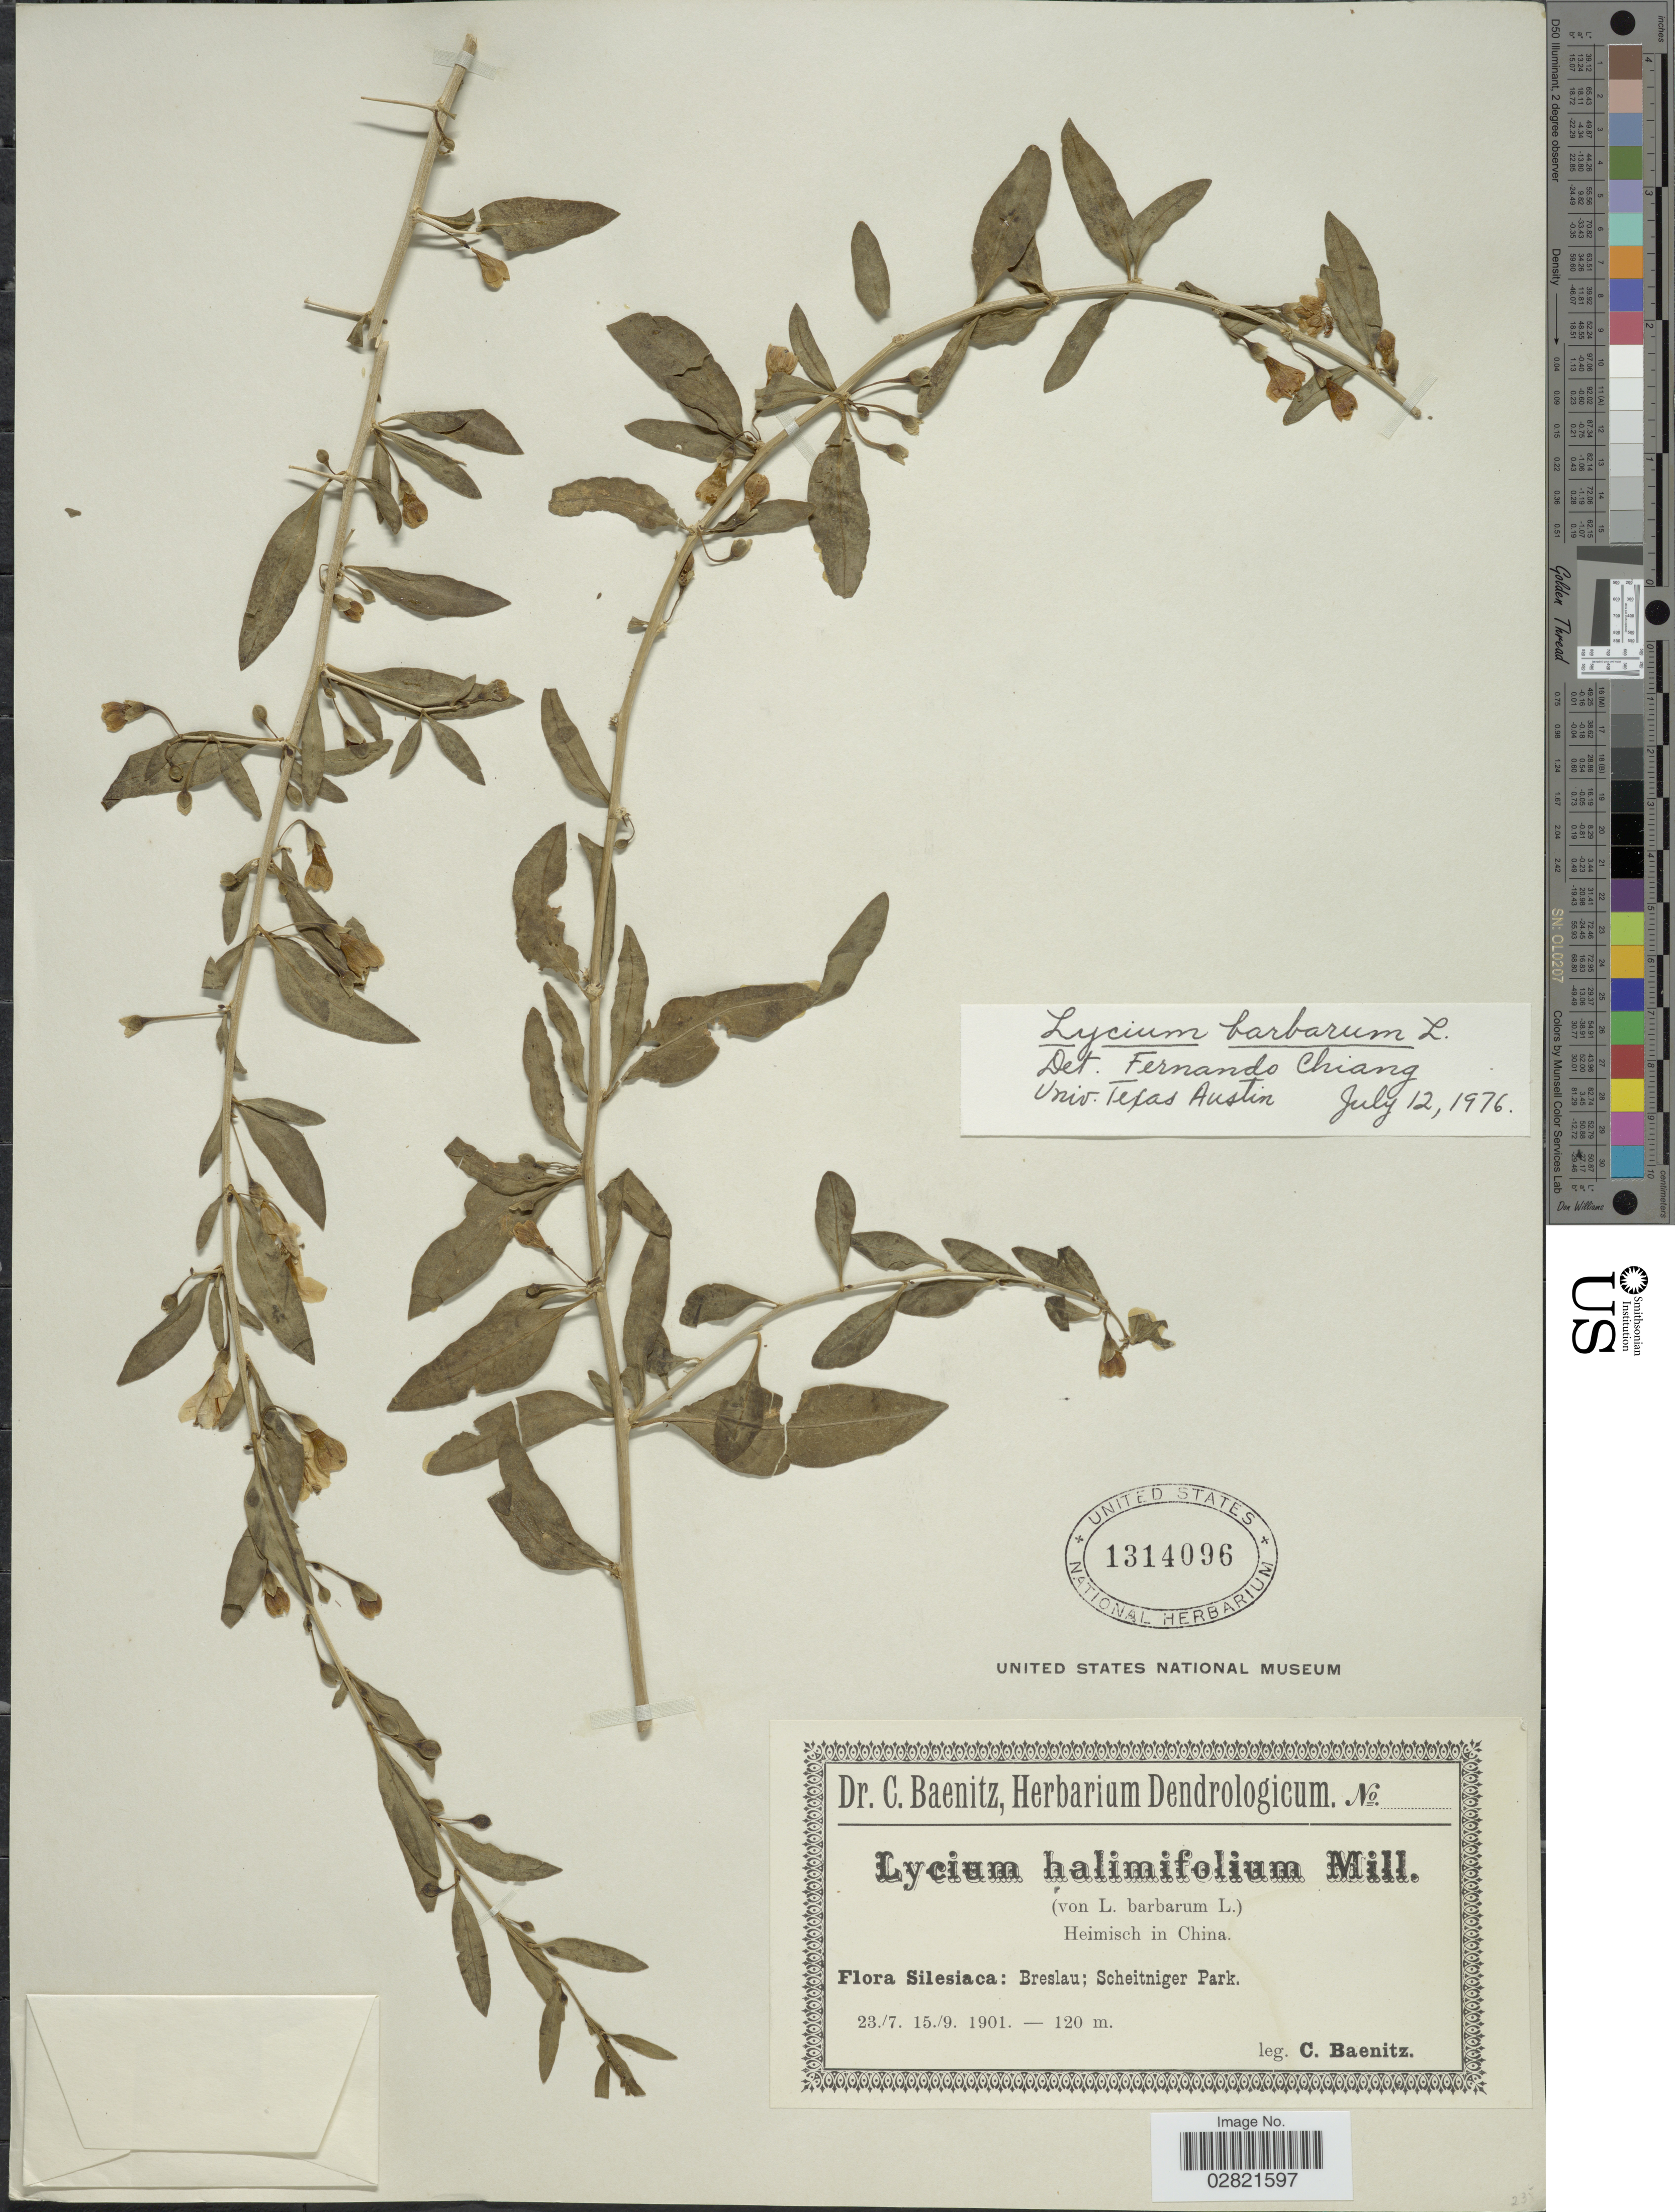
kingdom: Plantae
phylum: Tracheophyta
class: Magnoliopsida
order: Solanales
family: Solanaceae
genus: Lycium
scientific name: Lycium barbarum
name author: L.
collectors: C. G. Baenitz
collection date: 1901-07-23/1901-09-15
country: Poland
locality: Silesiaca: Breslau; Scheitniger Park.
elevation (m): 120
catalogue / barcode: US 1314096